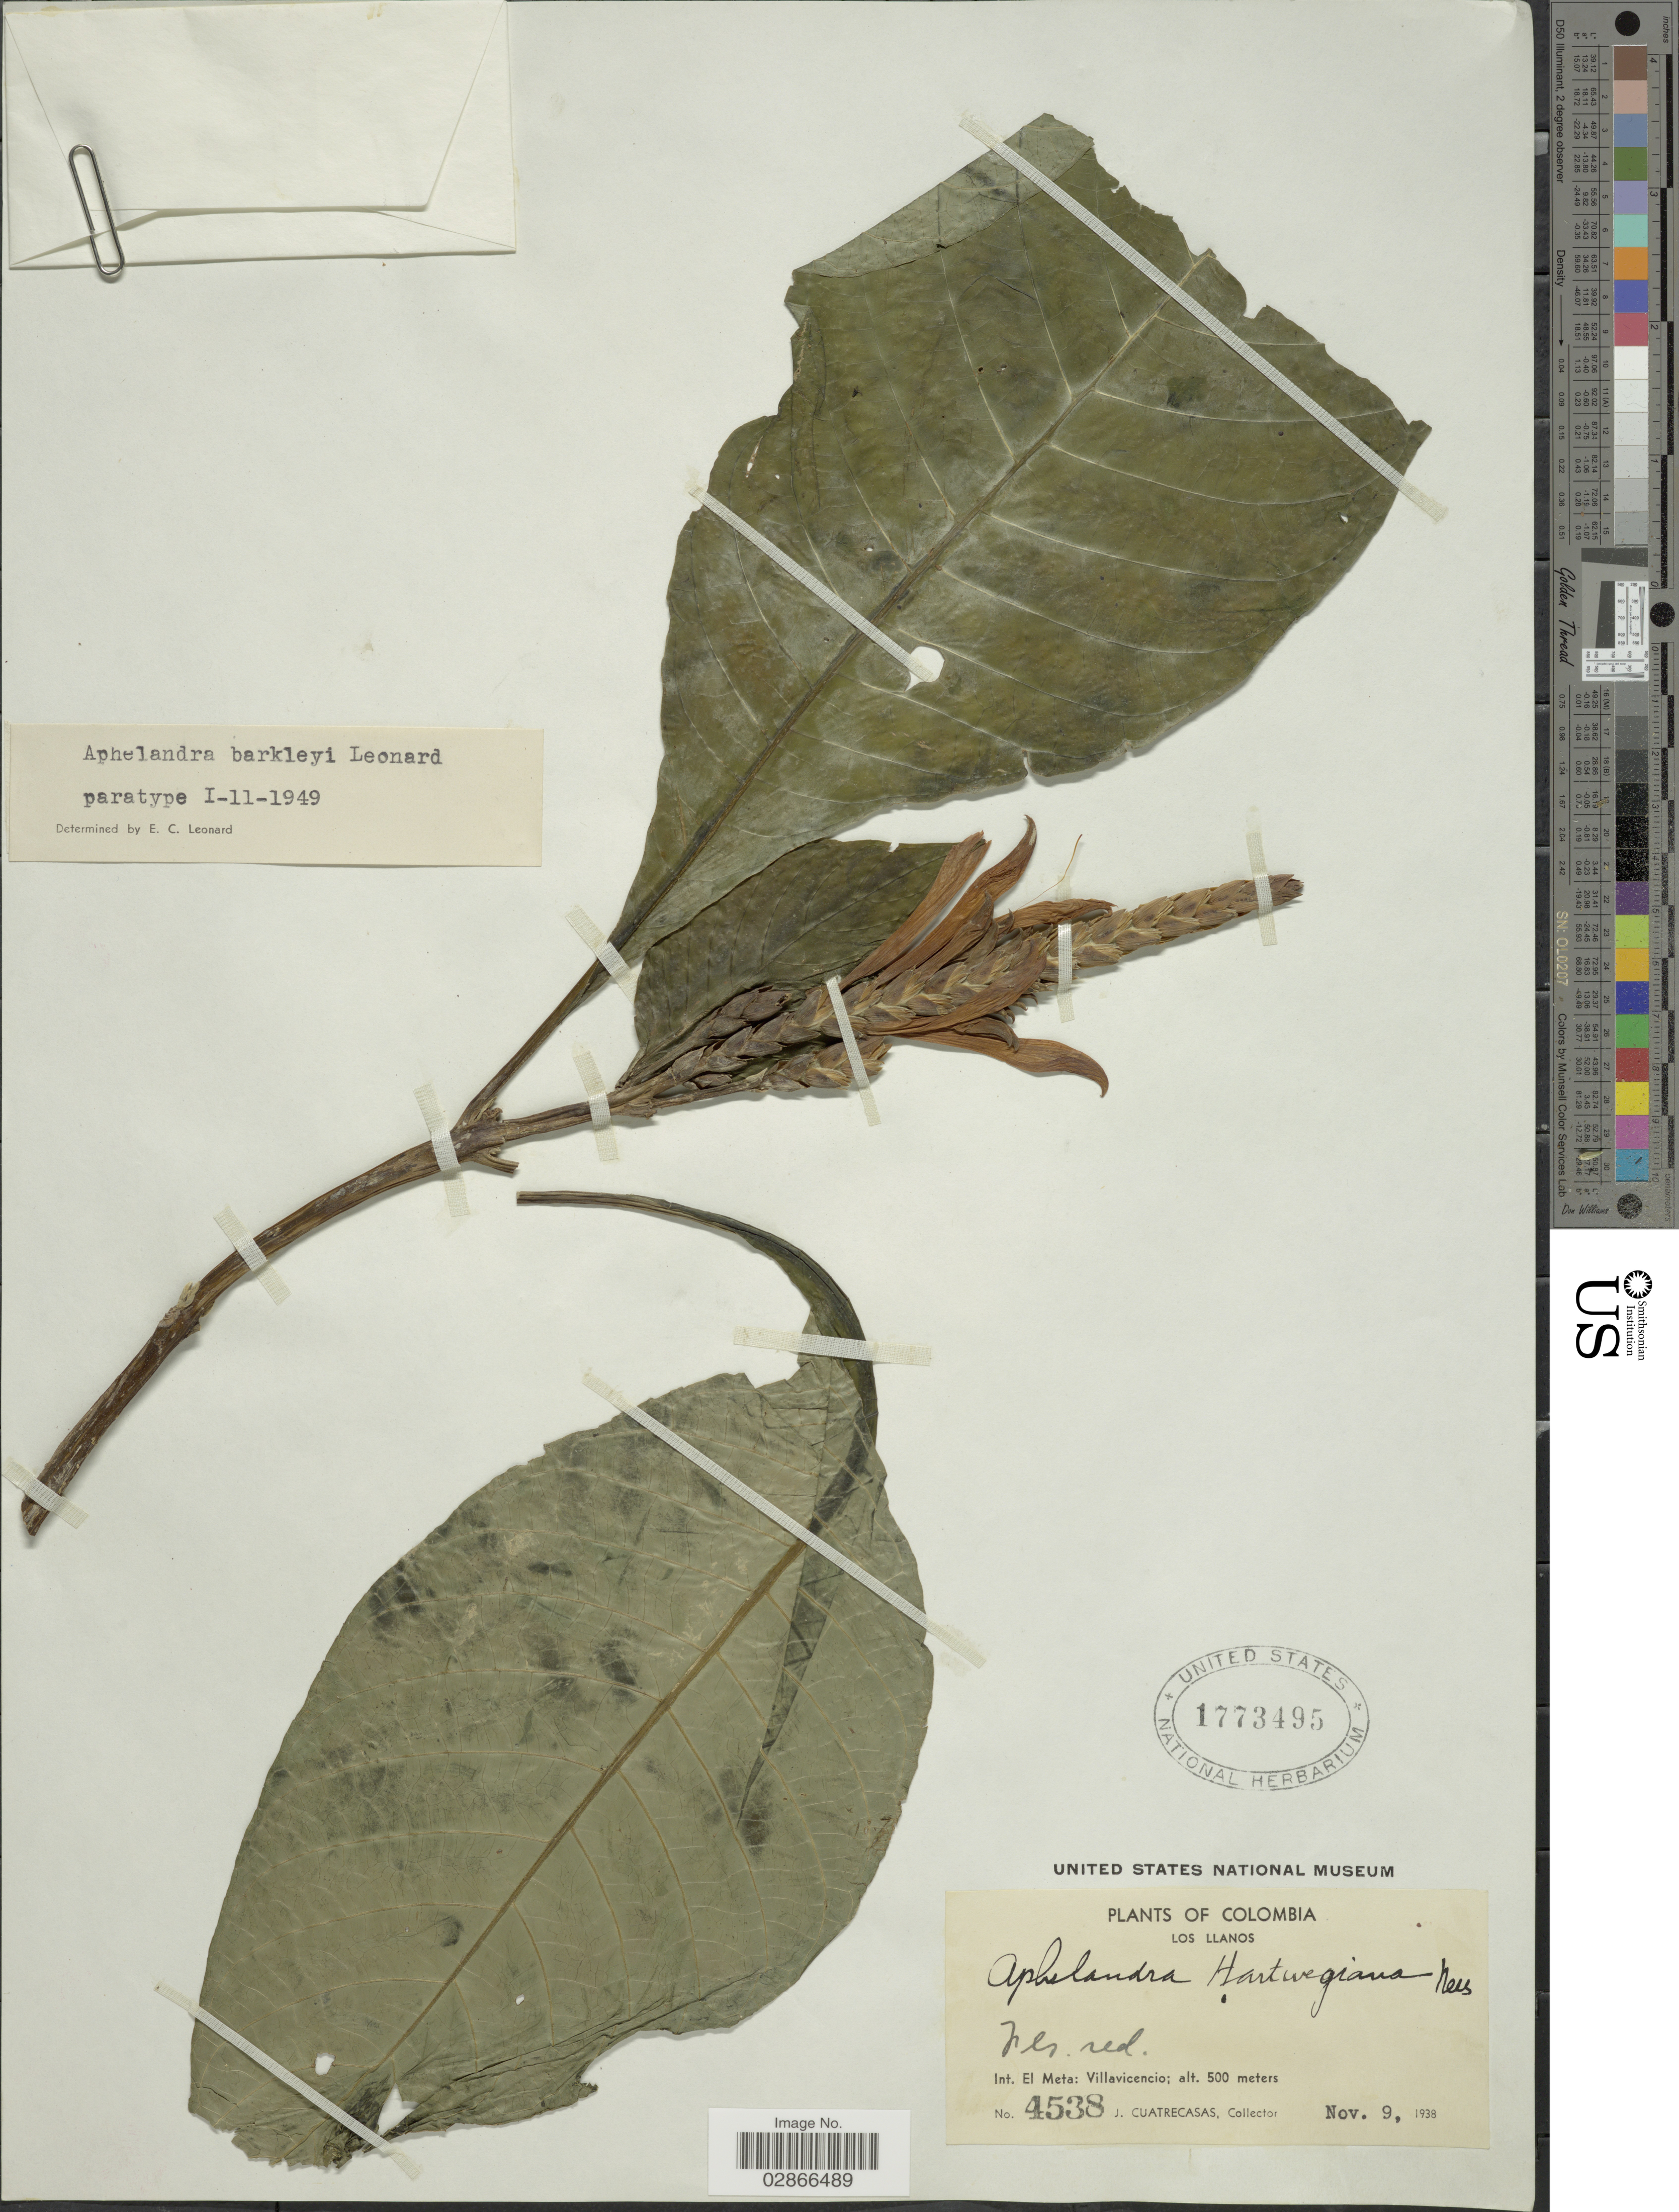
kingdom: Plantae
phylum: Tracheophyta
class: Magnoliopsida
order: Lamiales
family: Acanthaceae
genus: Aphelandra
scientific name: Aphelandra barkleyi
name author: Leonard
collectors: J. Cuatrecasas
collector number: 4538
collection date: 1938-11-09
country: Colombia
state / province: Meta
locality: Los Llanos. Int. El Meta: Villavicencio.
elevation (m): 500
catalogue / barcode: US 1773495